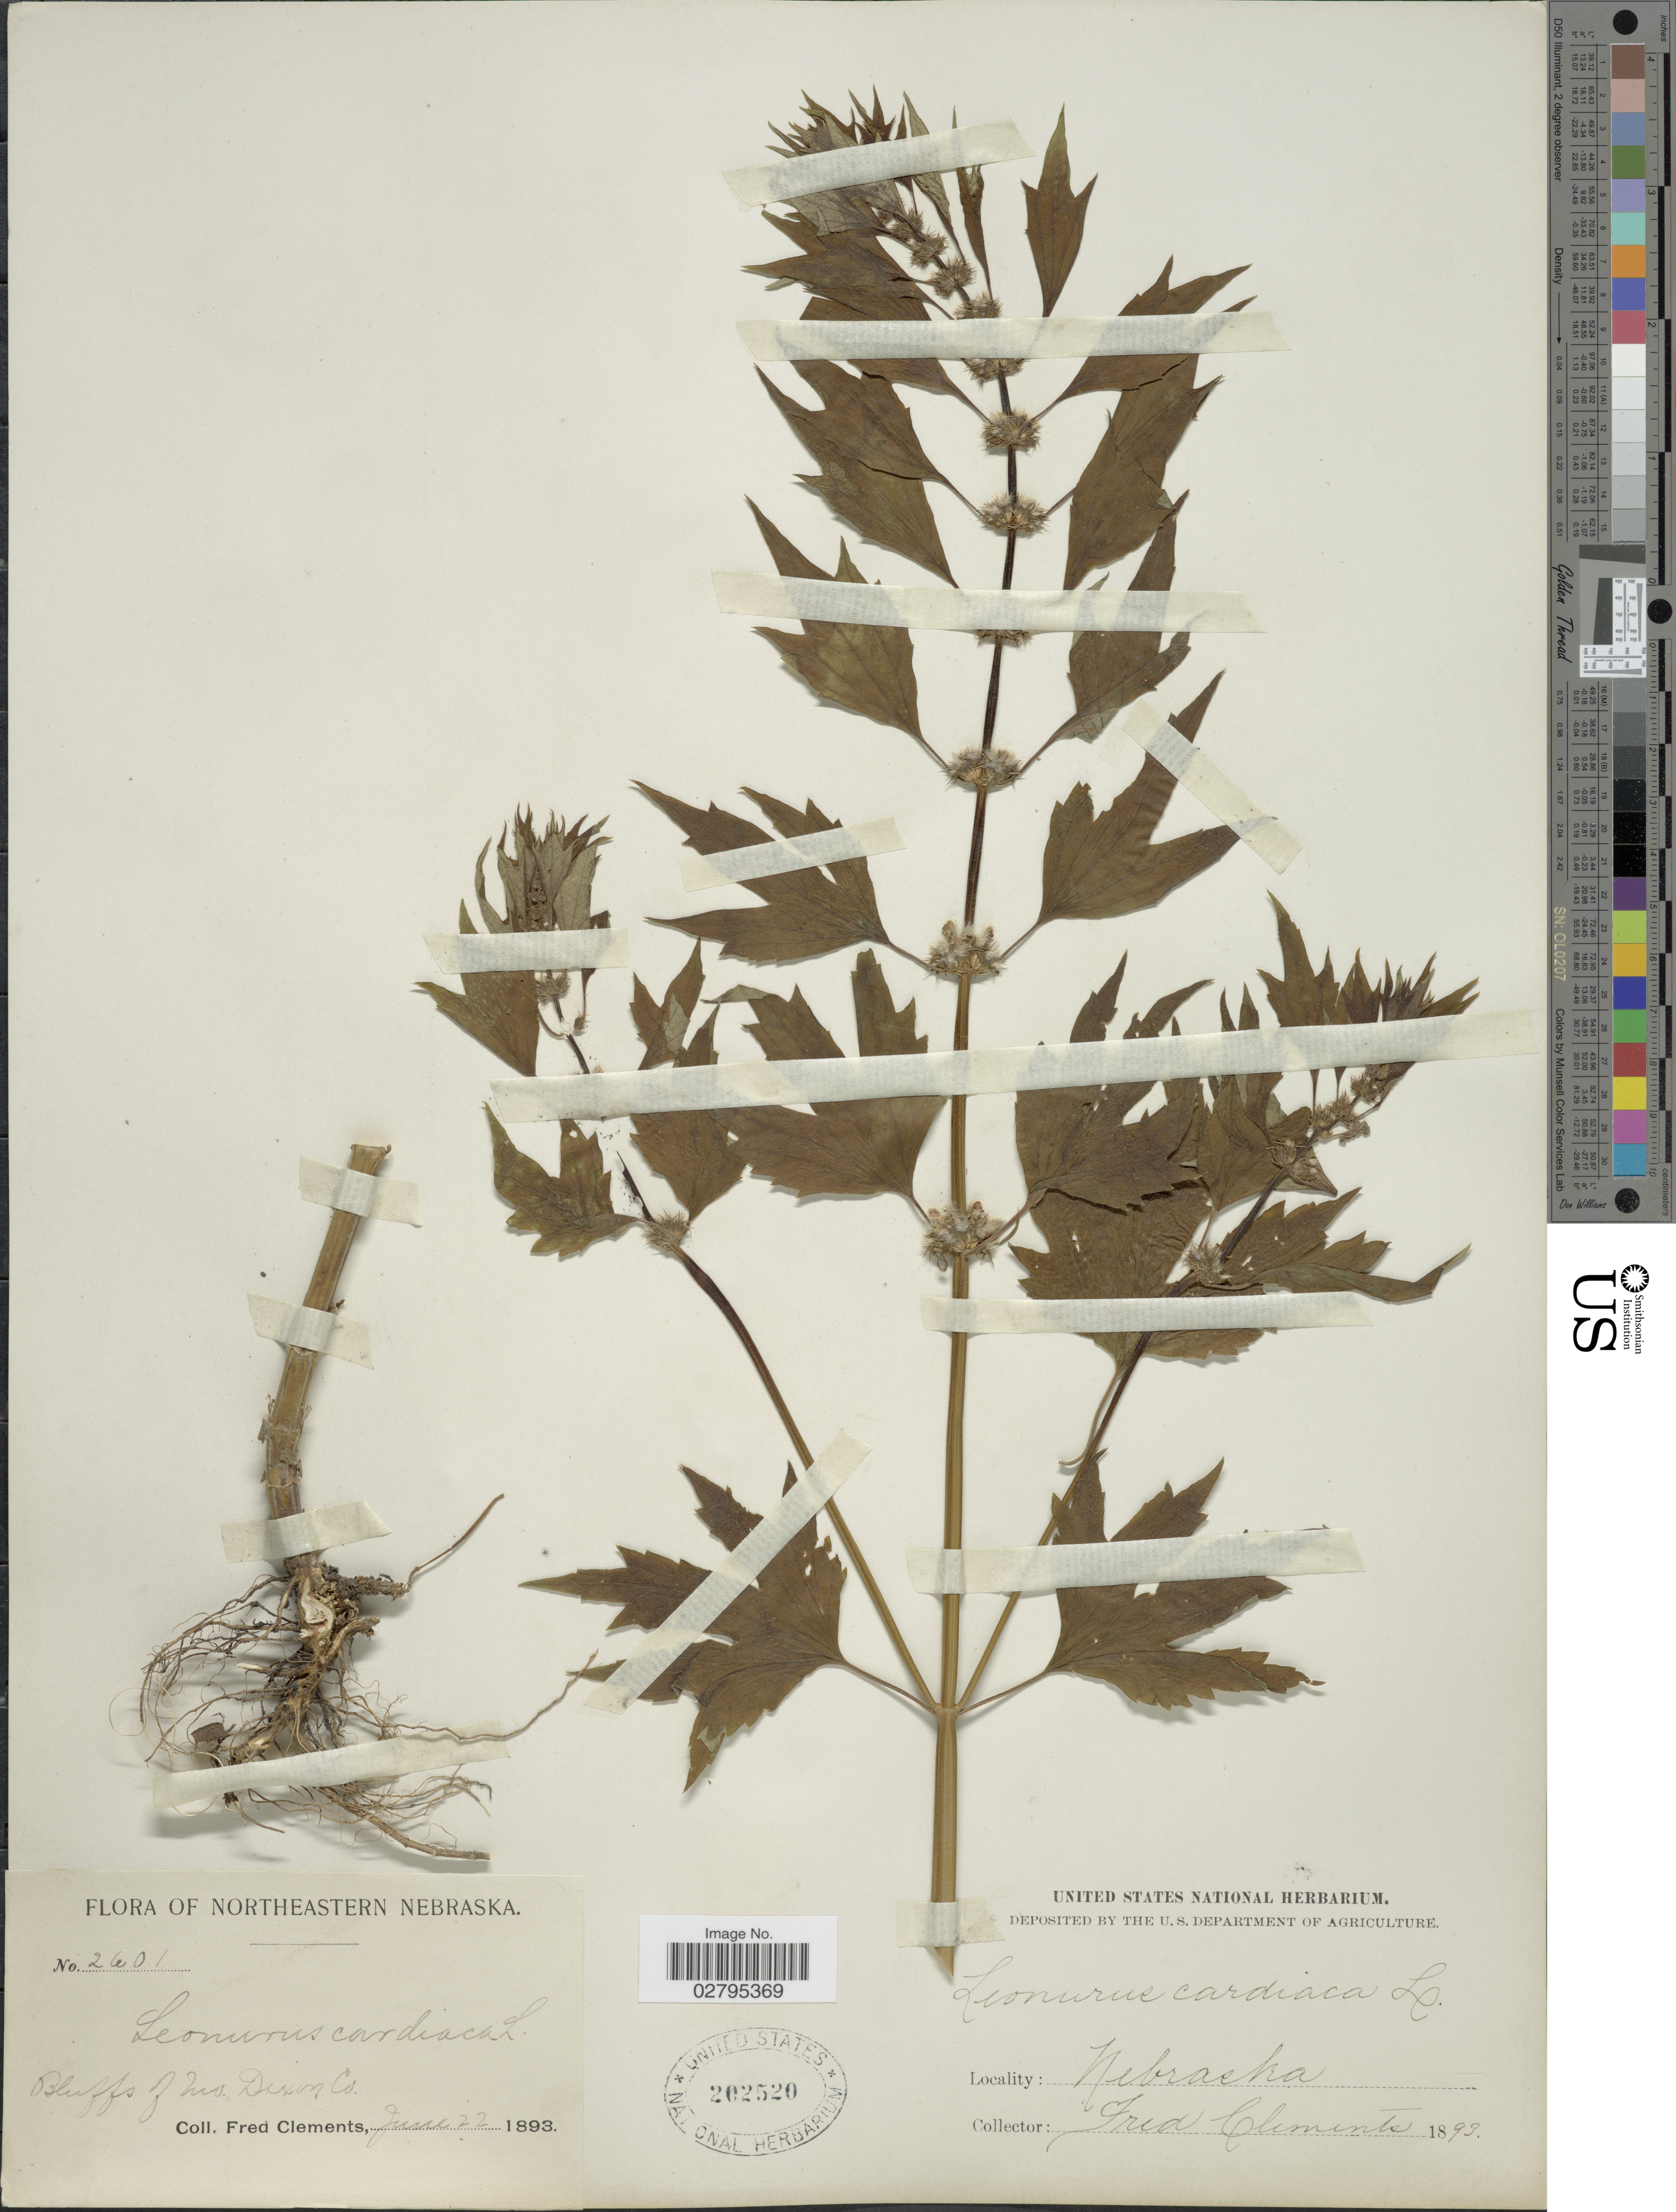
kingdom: Plantae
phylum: Tracheophyta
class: Magnoliopsida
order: Lamiales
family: Lamiaceae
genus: Leonurus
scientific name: Leonurus cardiaca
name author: L.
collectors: F. Clements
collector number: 2601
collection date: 1893-06-22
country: United States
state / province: Nebraska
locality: Northeastern Nebraska, Bluffs of Dixon Co.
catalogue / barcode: US 202520